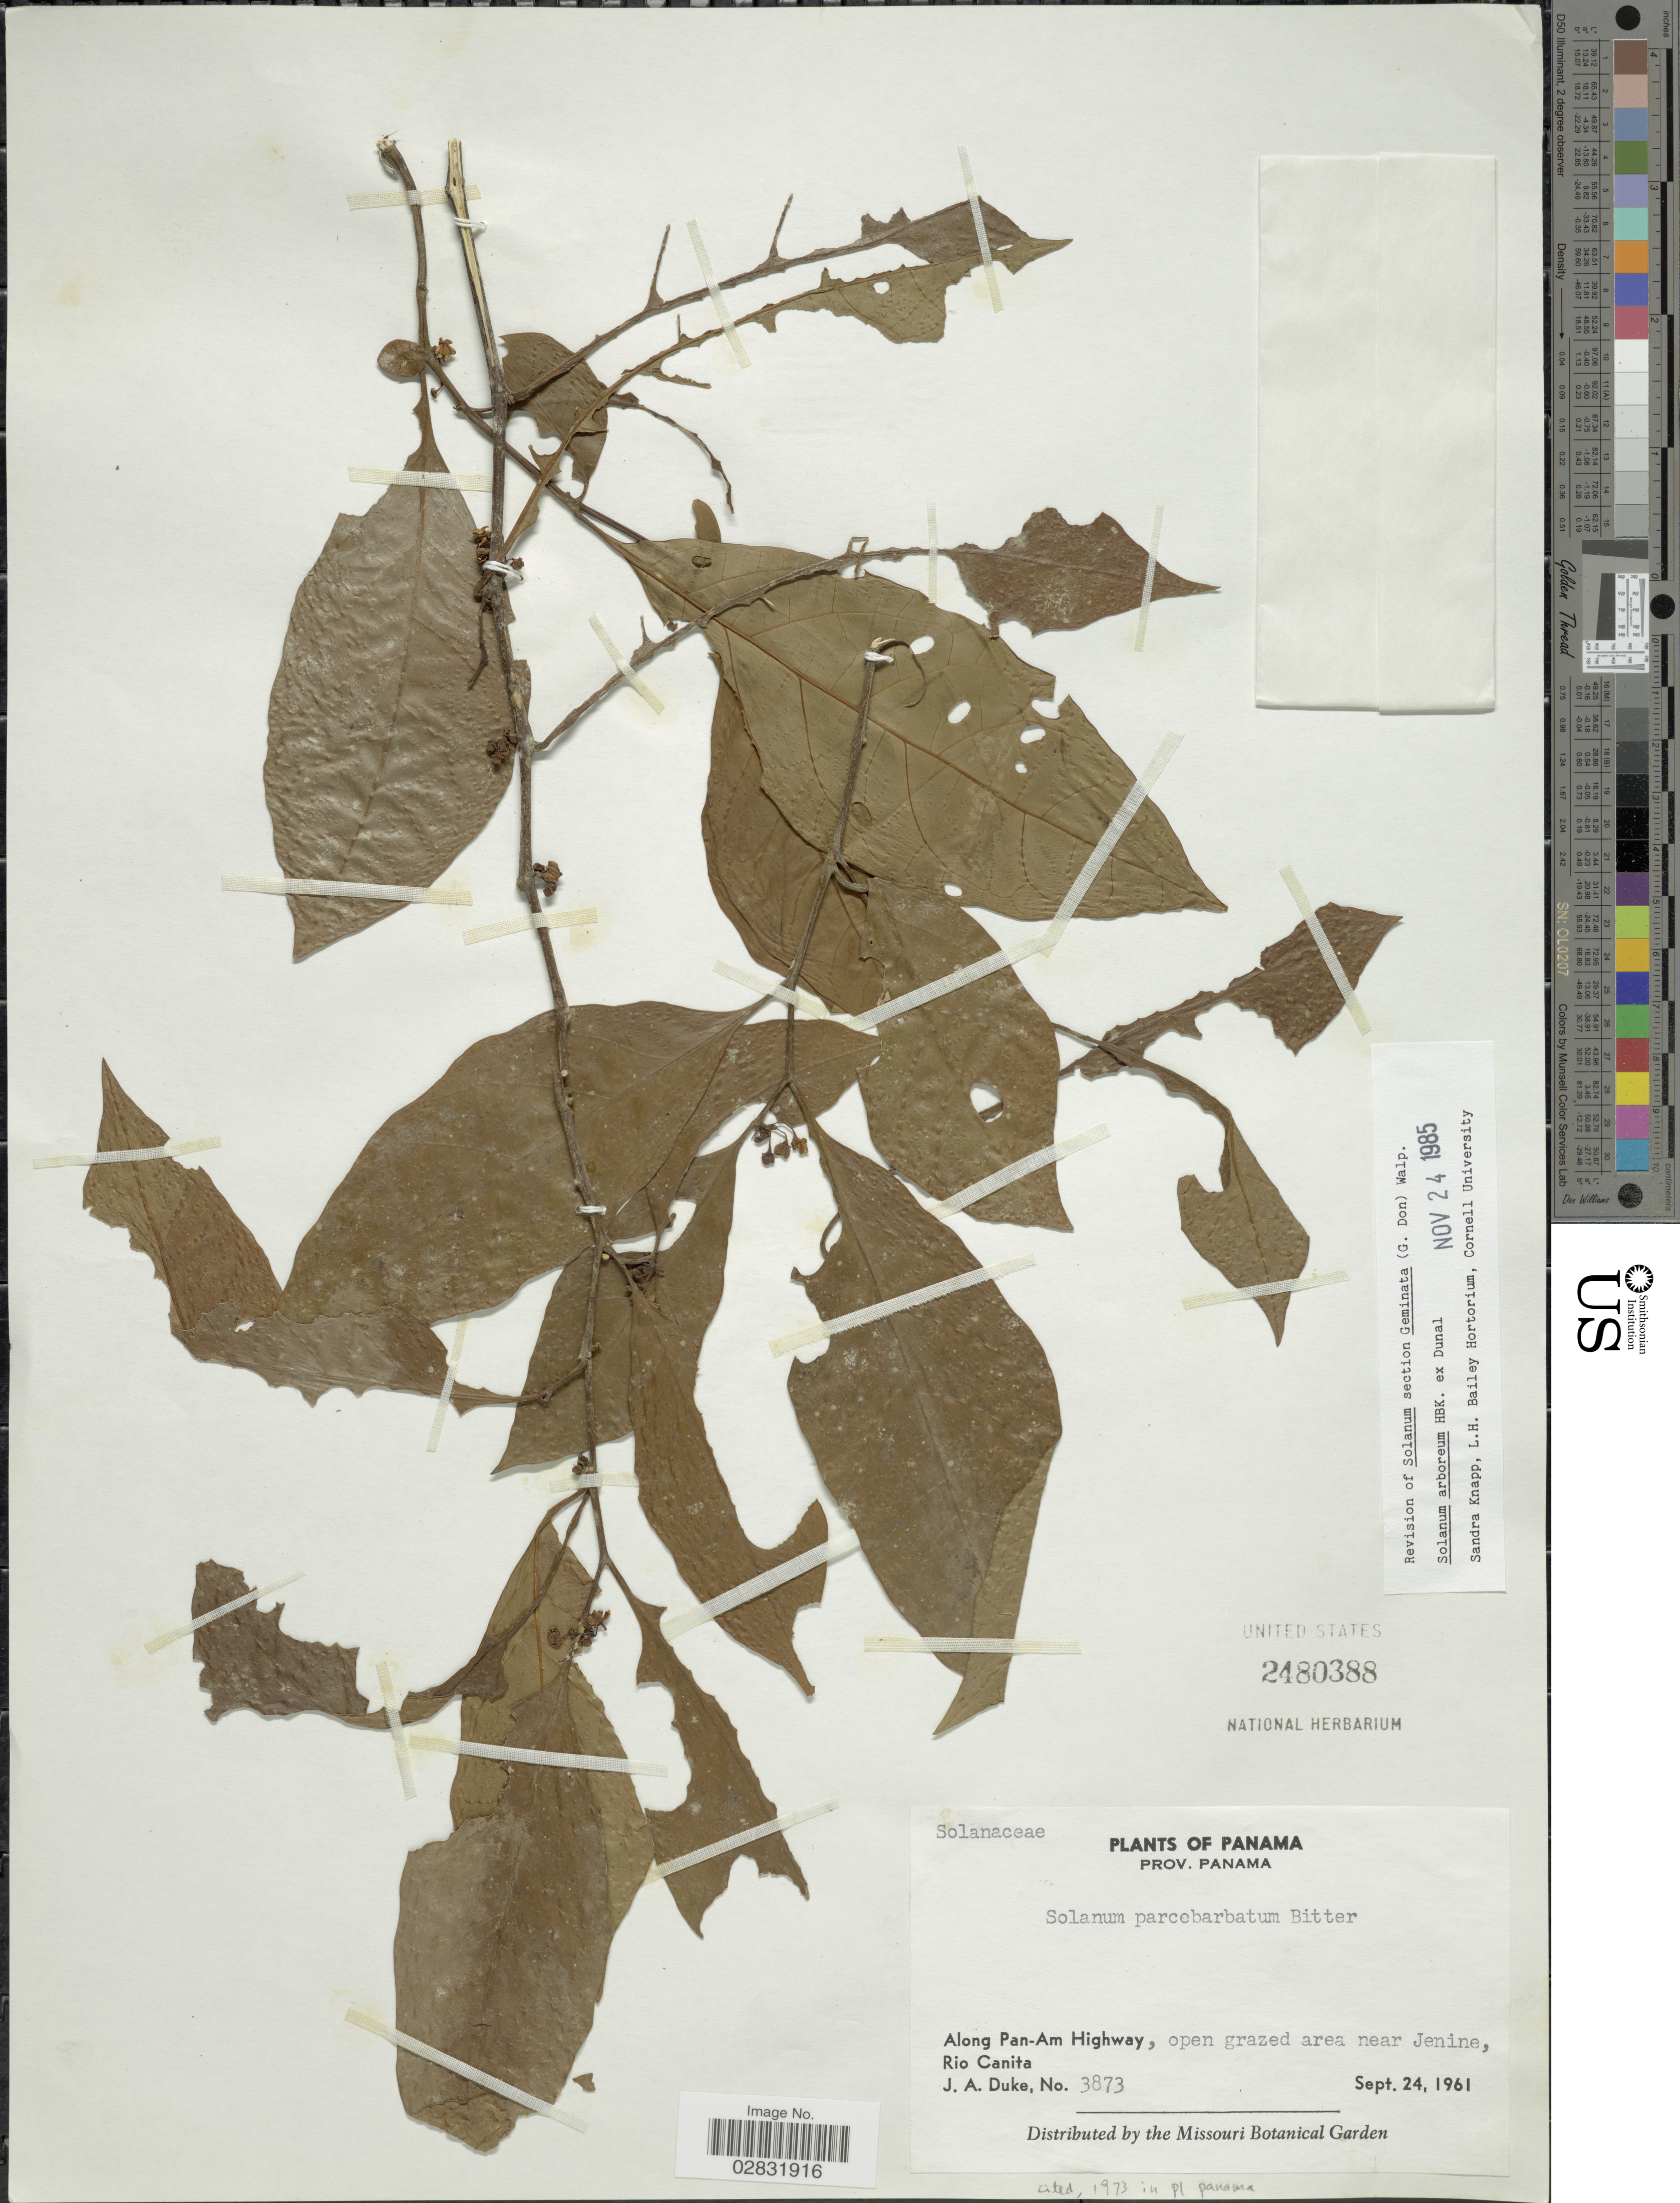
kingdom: Plantae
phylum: Tracheophyta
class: Magnoliopsida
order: Solanales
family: Solanaceae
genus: Solanum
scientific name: Solanum arboreum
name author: Dunal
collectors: J. A. Duke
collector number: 3873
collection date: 1961-09-24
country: Panama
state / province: Panamá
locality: Prov. Panama. Along Pan-Am Highway, open grazed area near Jenine, Rio Canita.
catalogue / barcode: US 2480388